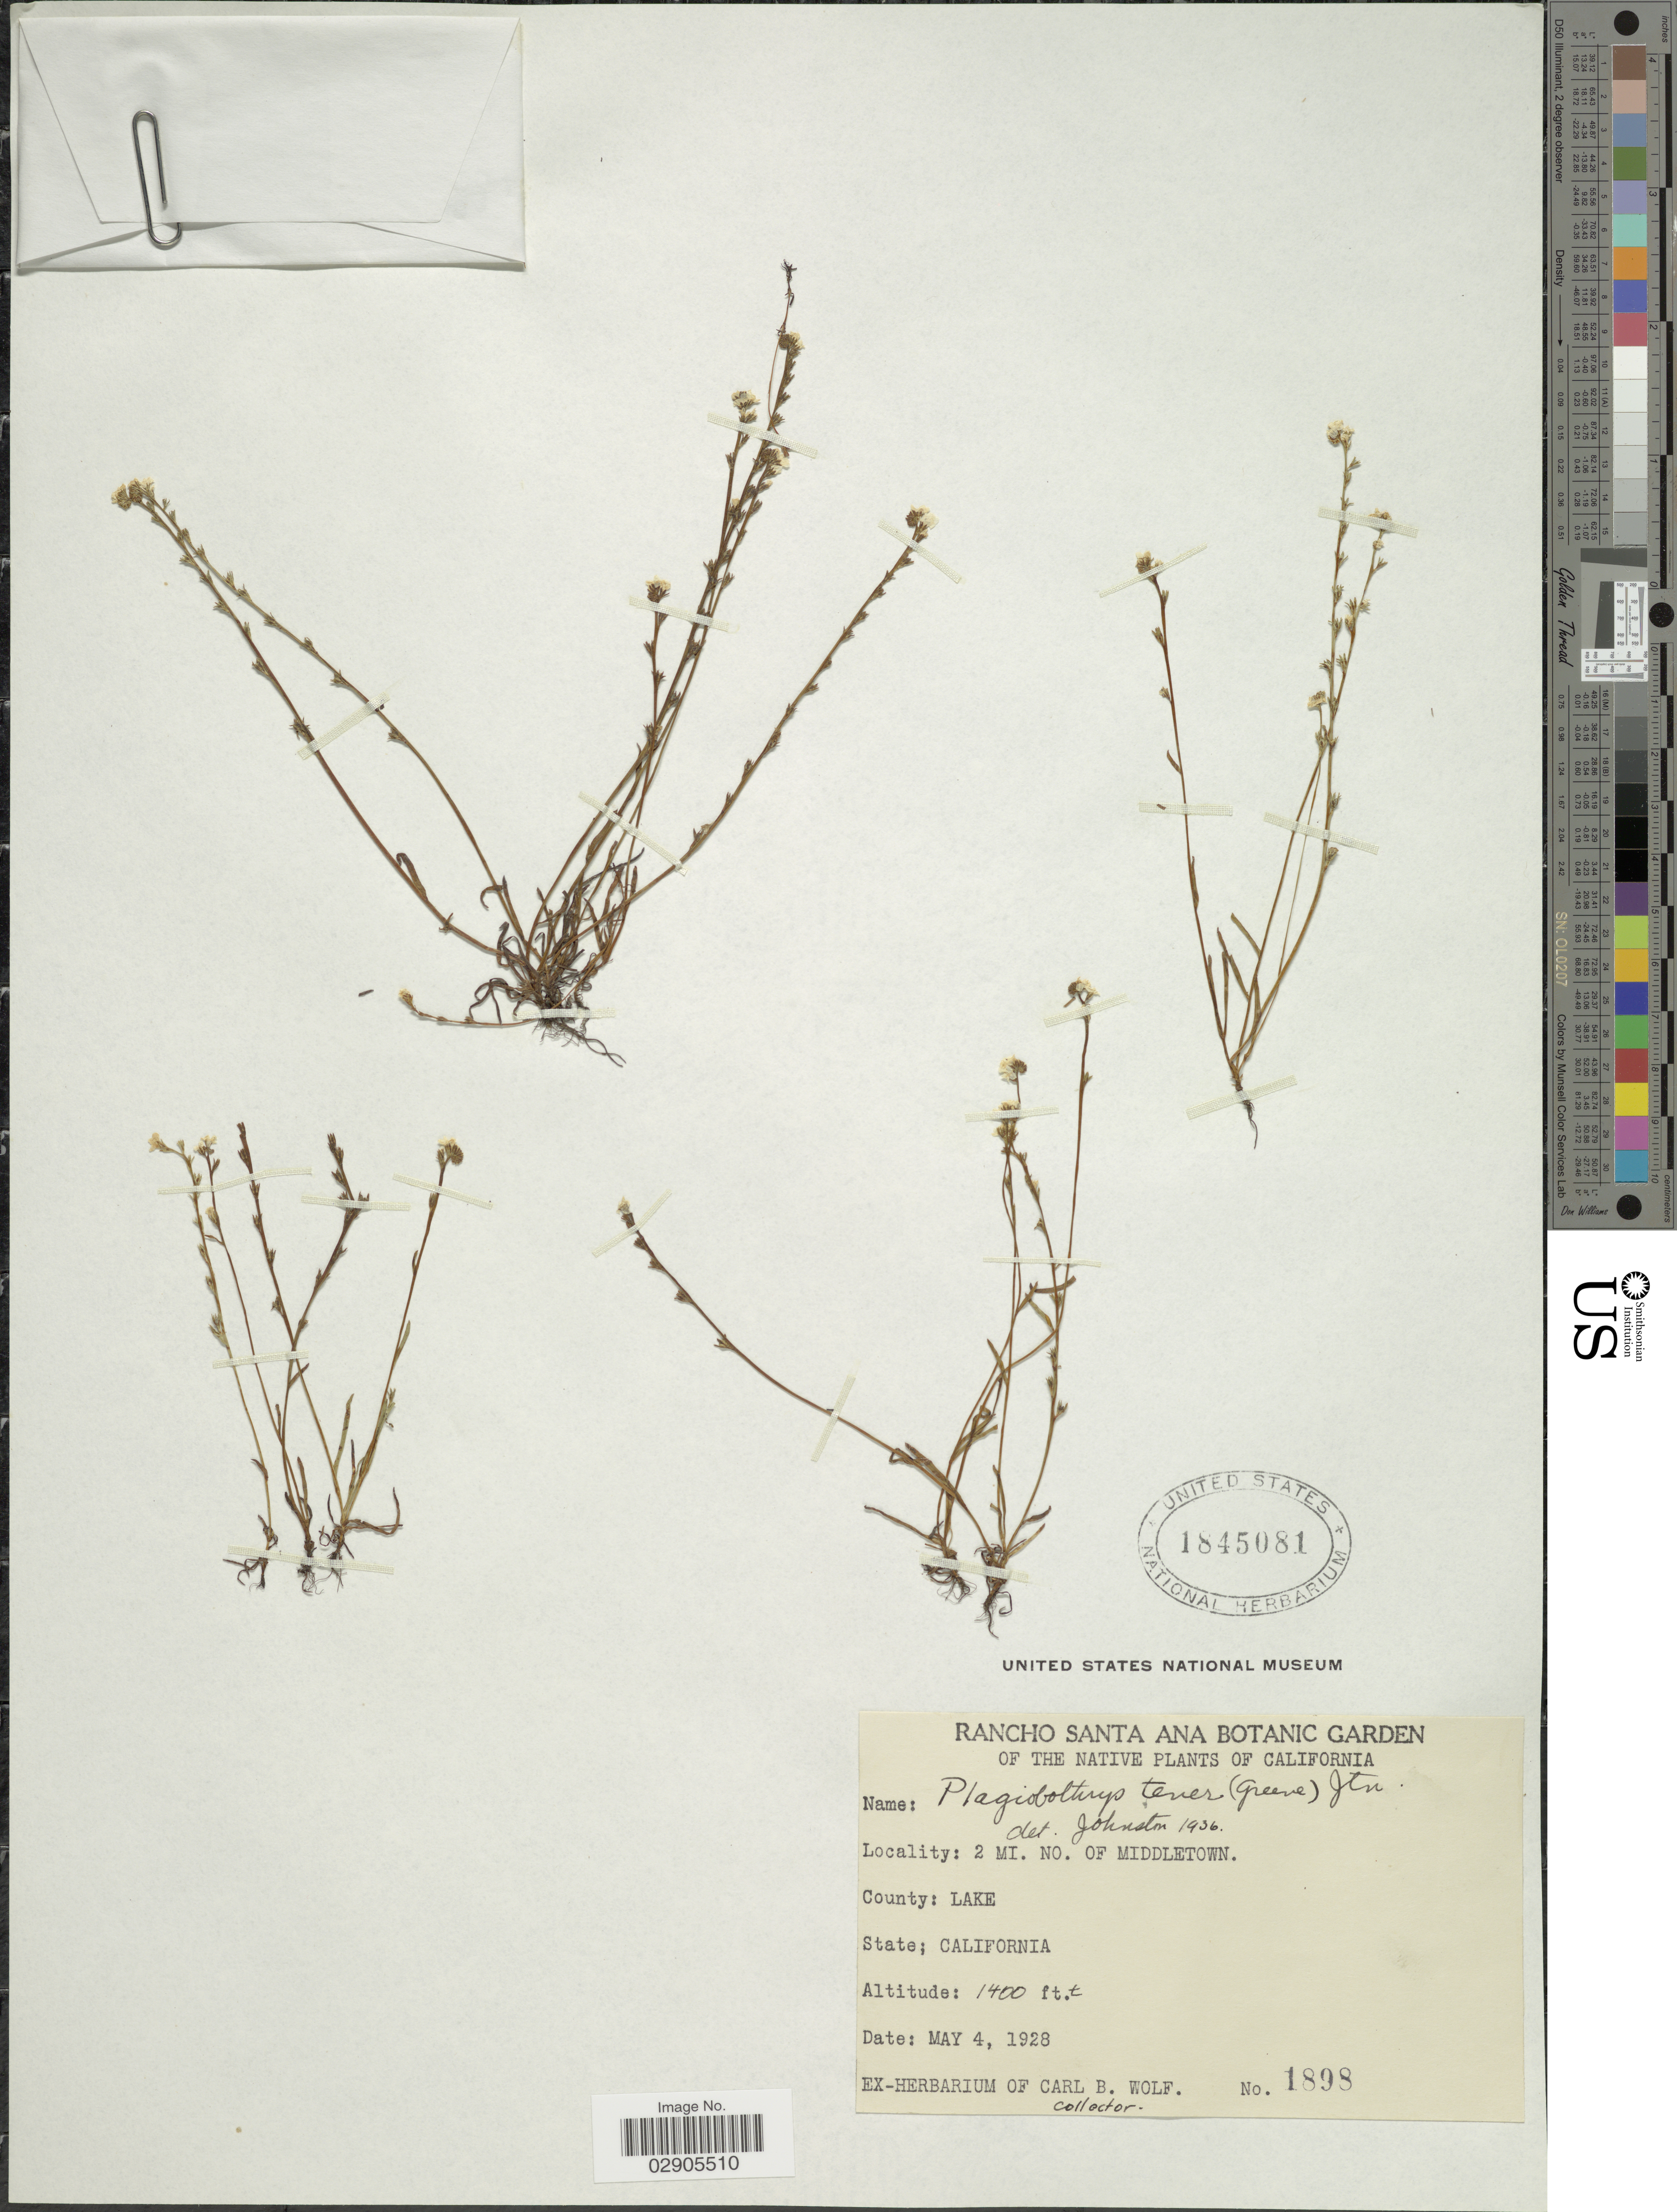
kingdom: Plantae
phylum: Tracheophyta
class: Magnoliopsida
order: Boraginales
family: Boraginaceae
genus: Allocarya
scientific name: Allocarya tenera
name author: Greene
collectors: C. B. Wolf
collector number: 1898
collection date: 1928-05-04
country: United States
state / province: California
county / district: Lake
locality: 2 mi. no. of Middletown. County: Lake.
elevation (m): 427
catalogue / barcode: US 1845081